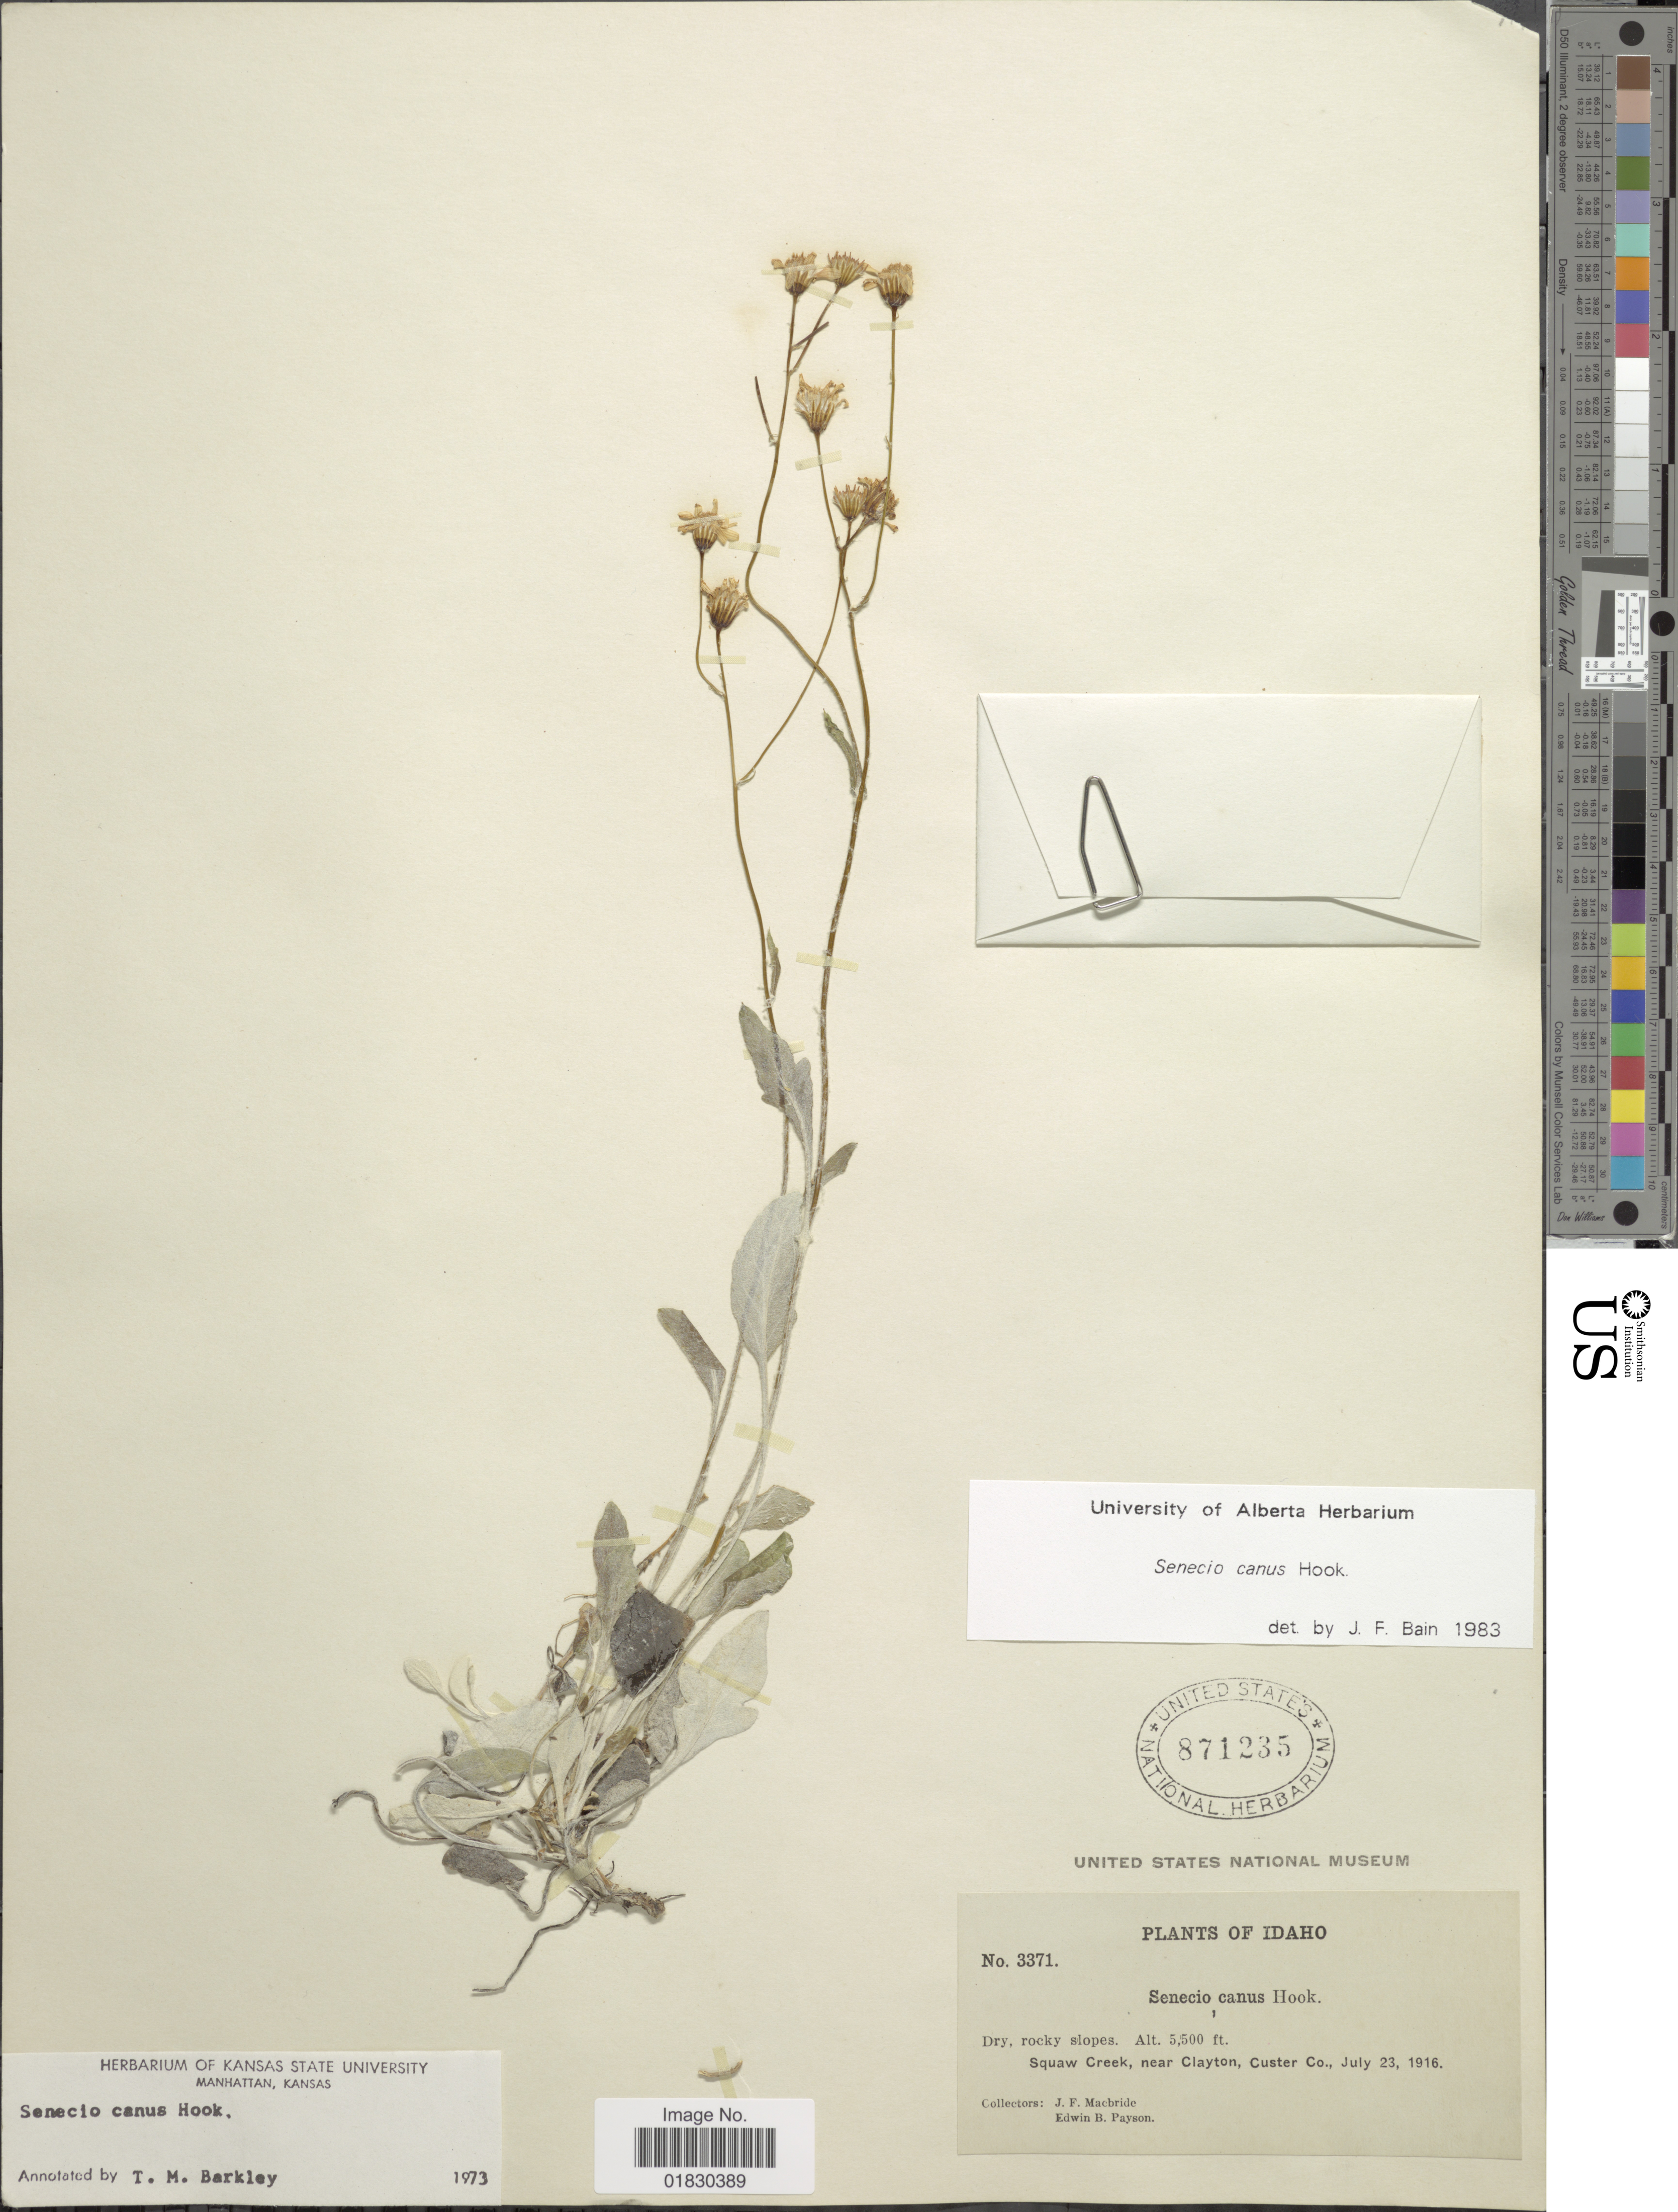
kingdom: Plantae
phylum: Tracheophyta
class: Magnoliopsida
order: Asterales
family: Asteraceae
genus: Packera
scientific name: Packera cana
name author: (Hook.) W.A. Weber & Á. Löve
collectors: J. F. Macbride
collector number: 3371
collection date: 1916-07-23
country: United States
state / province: Idaho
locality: Squaw Creek, near Clayton, Custer Co.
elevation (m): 1676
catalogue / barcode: US 871235